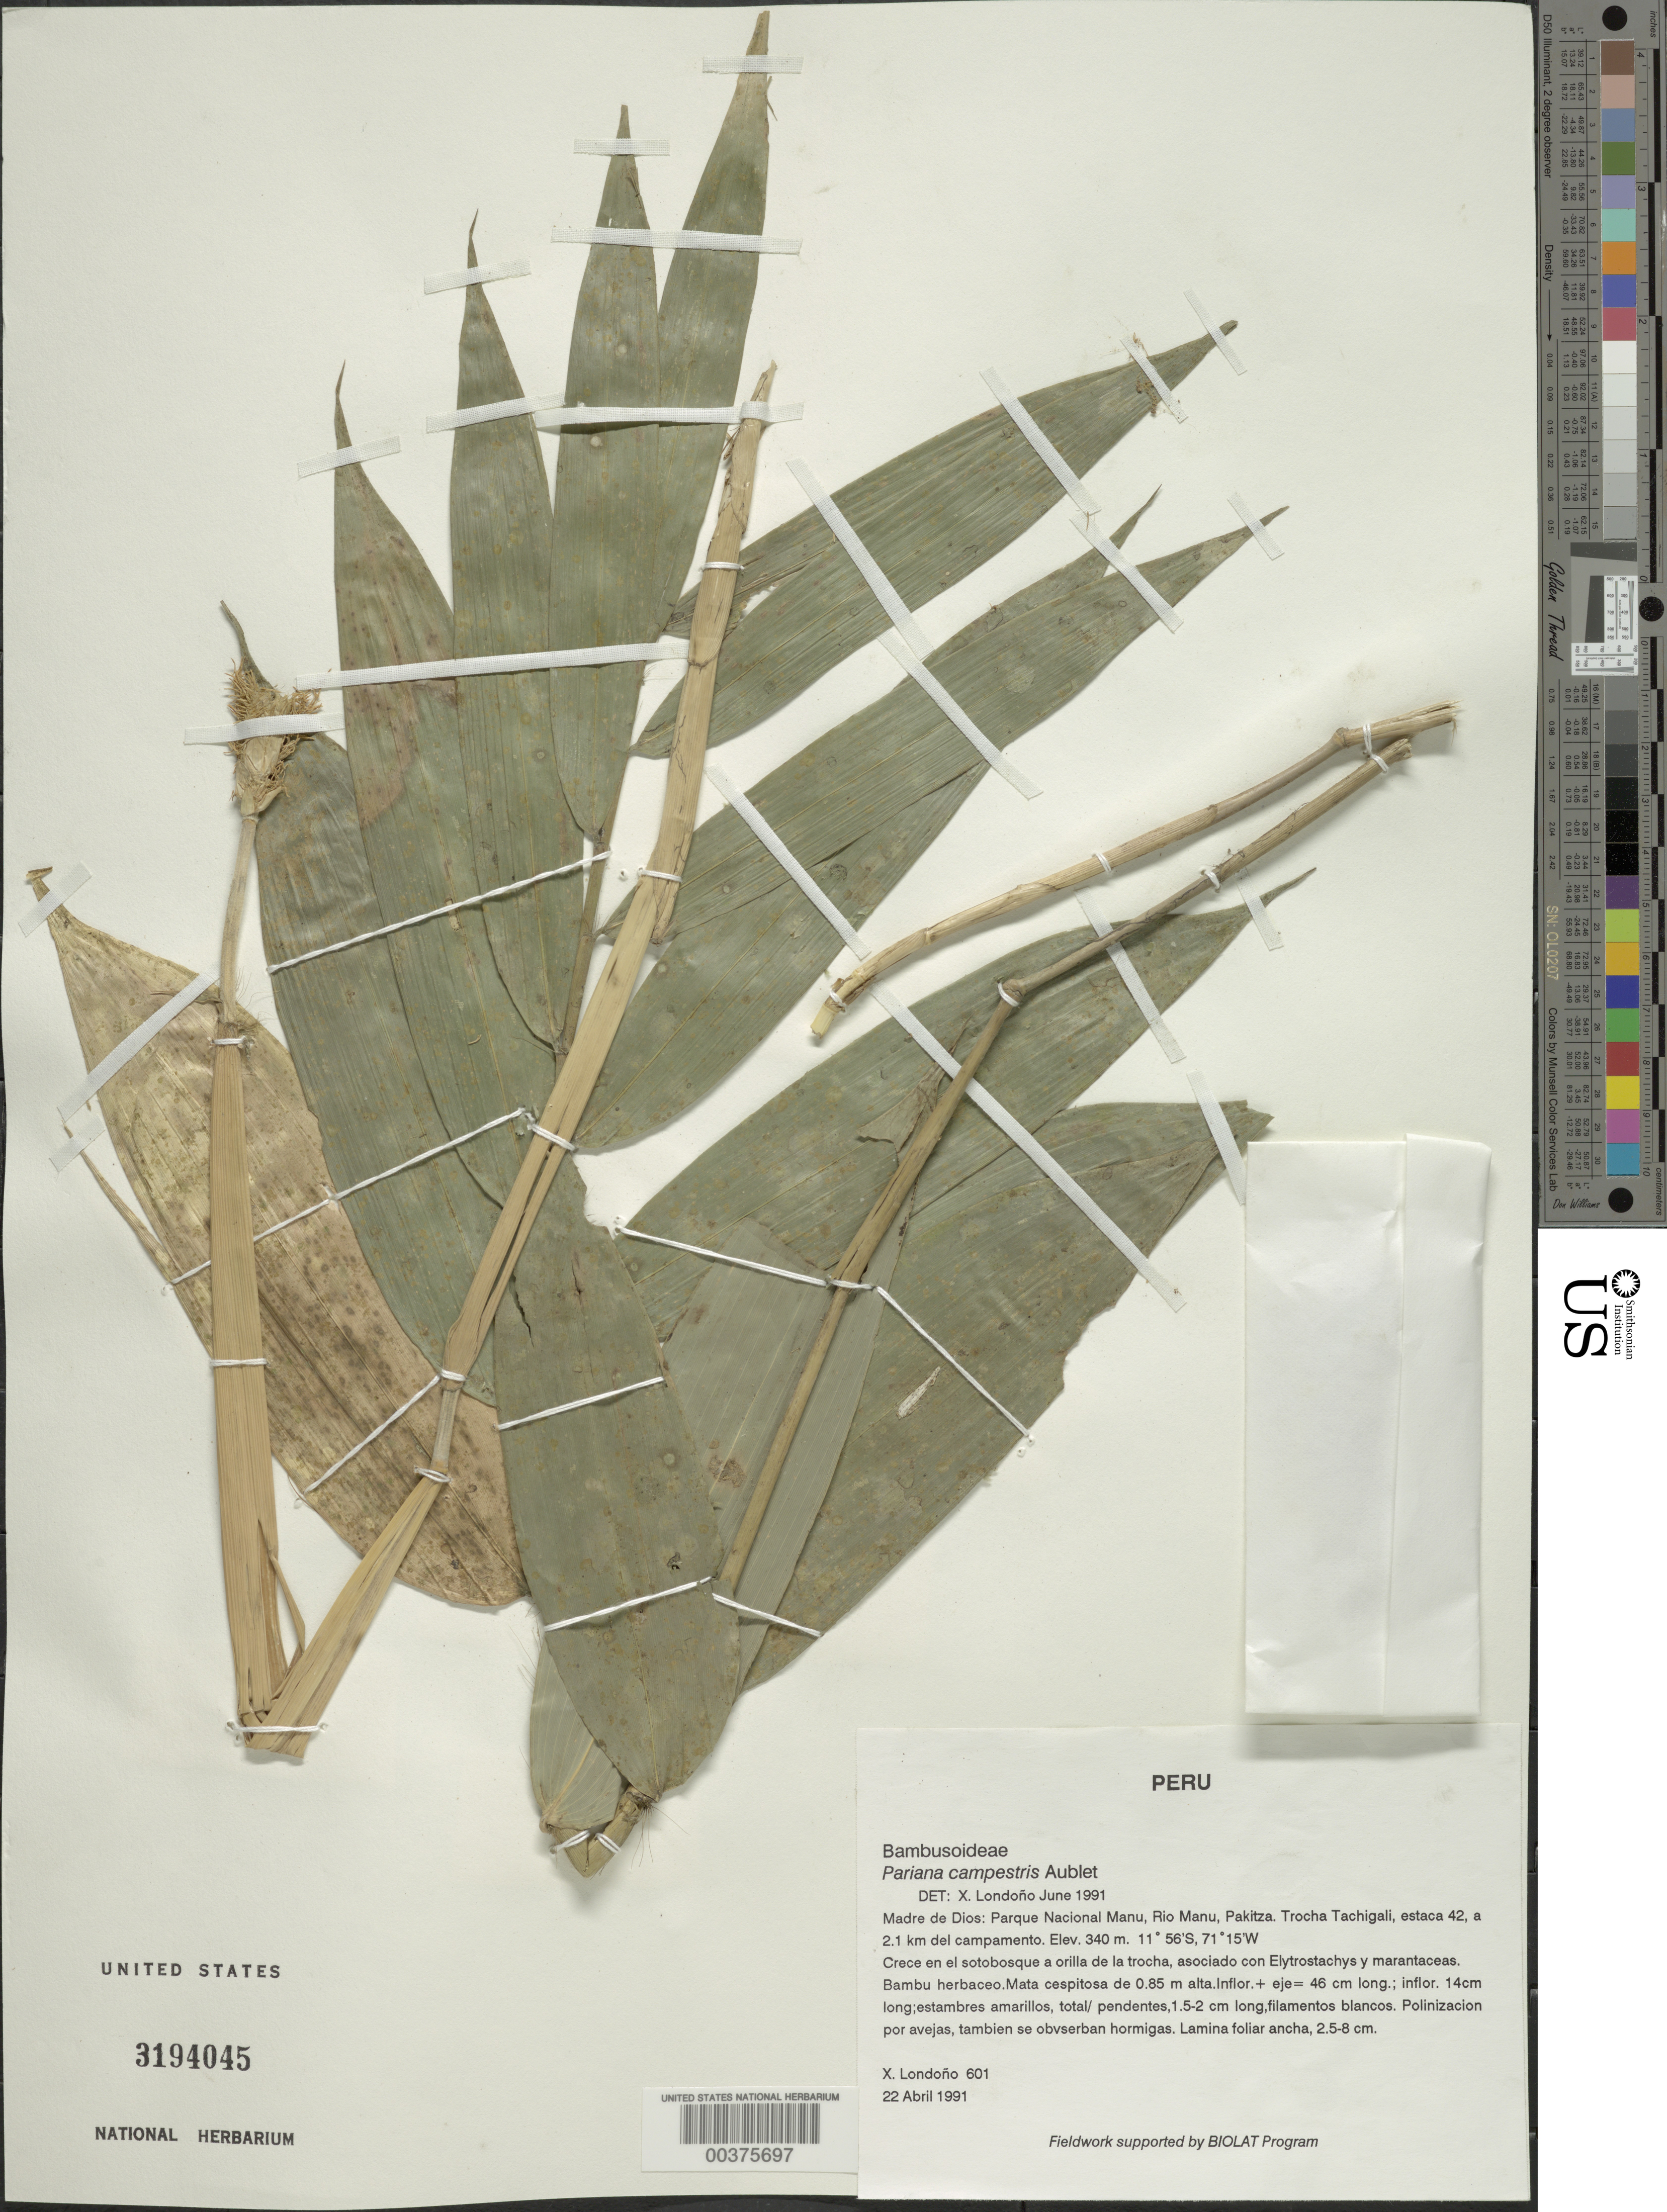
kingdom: Plantae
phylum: Tracheophyta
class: Liliopsida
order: Poales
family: Poaceae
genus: Pariana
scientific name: Pariana campestris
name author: Aubl.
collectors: X. Londoño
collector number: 601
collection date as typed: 22 Apr 1991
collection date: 1991-04-22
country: Peru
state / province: Madre de Dios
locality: Parque nacional manu, rio manu, pakitza; trocha tachigali, estaca 42, a 2.1 km del campamento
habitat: En el sotobosque a orilla de la trocha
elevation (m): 340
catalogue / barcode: US 3194045